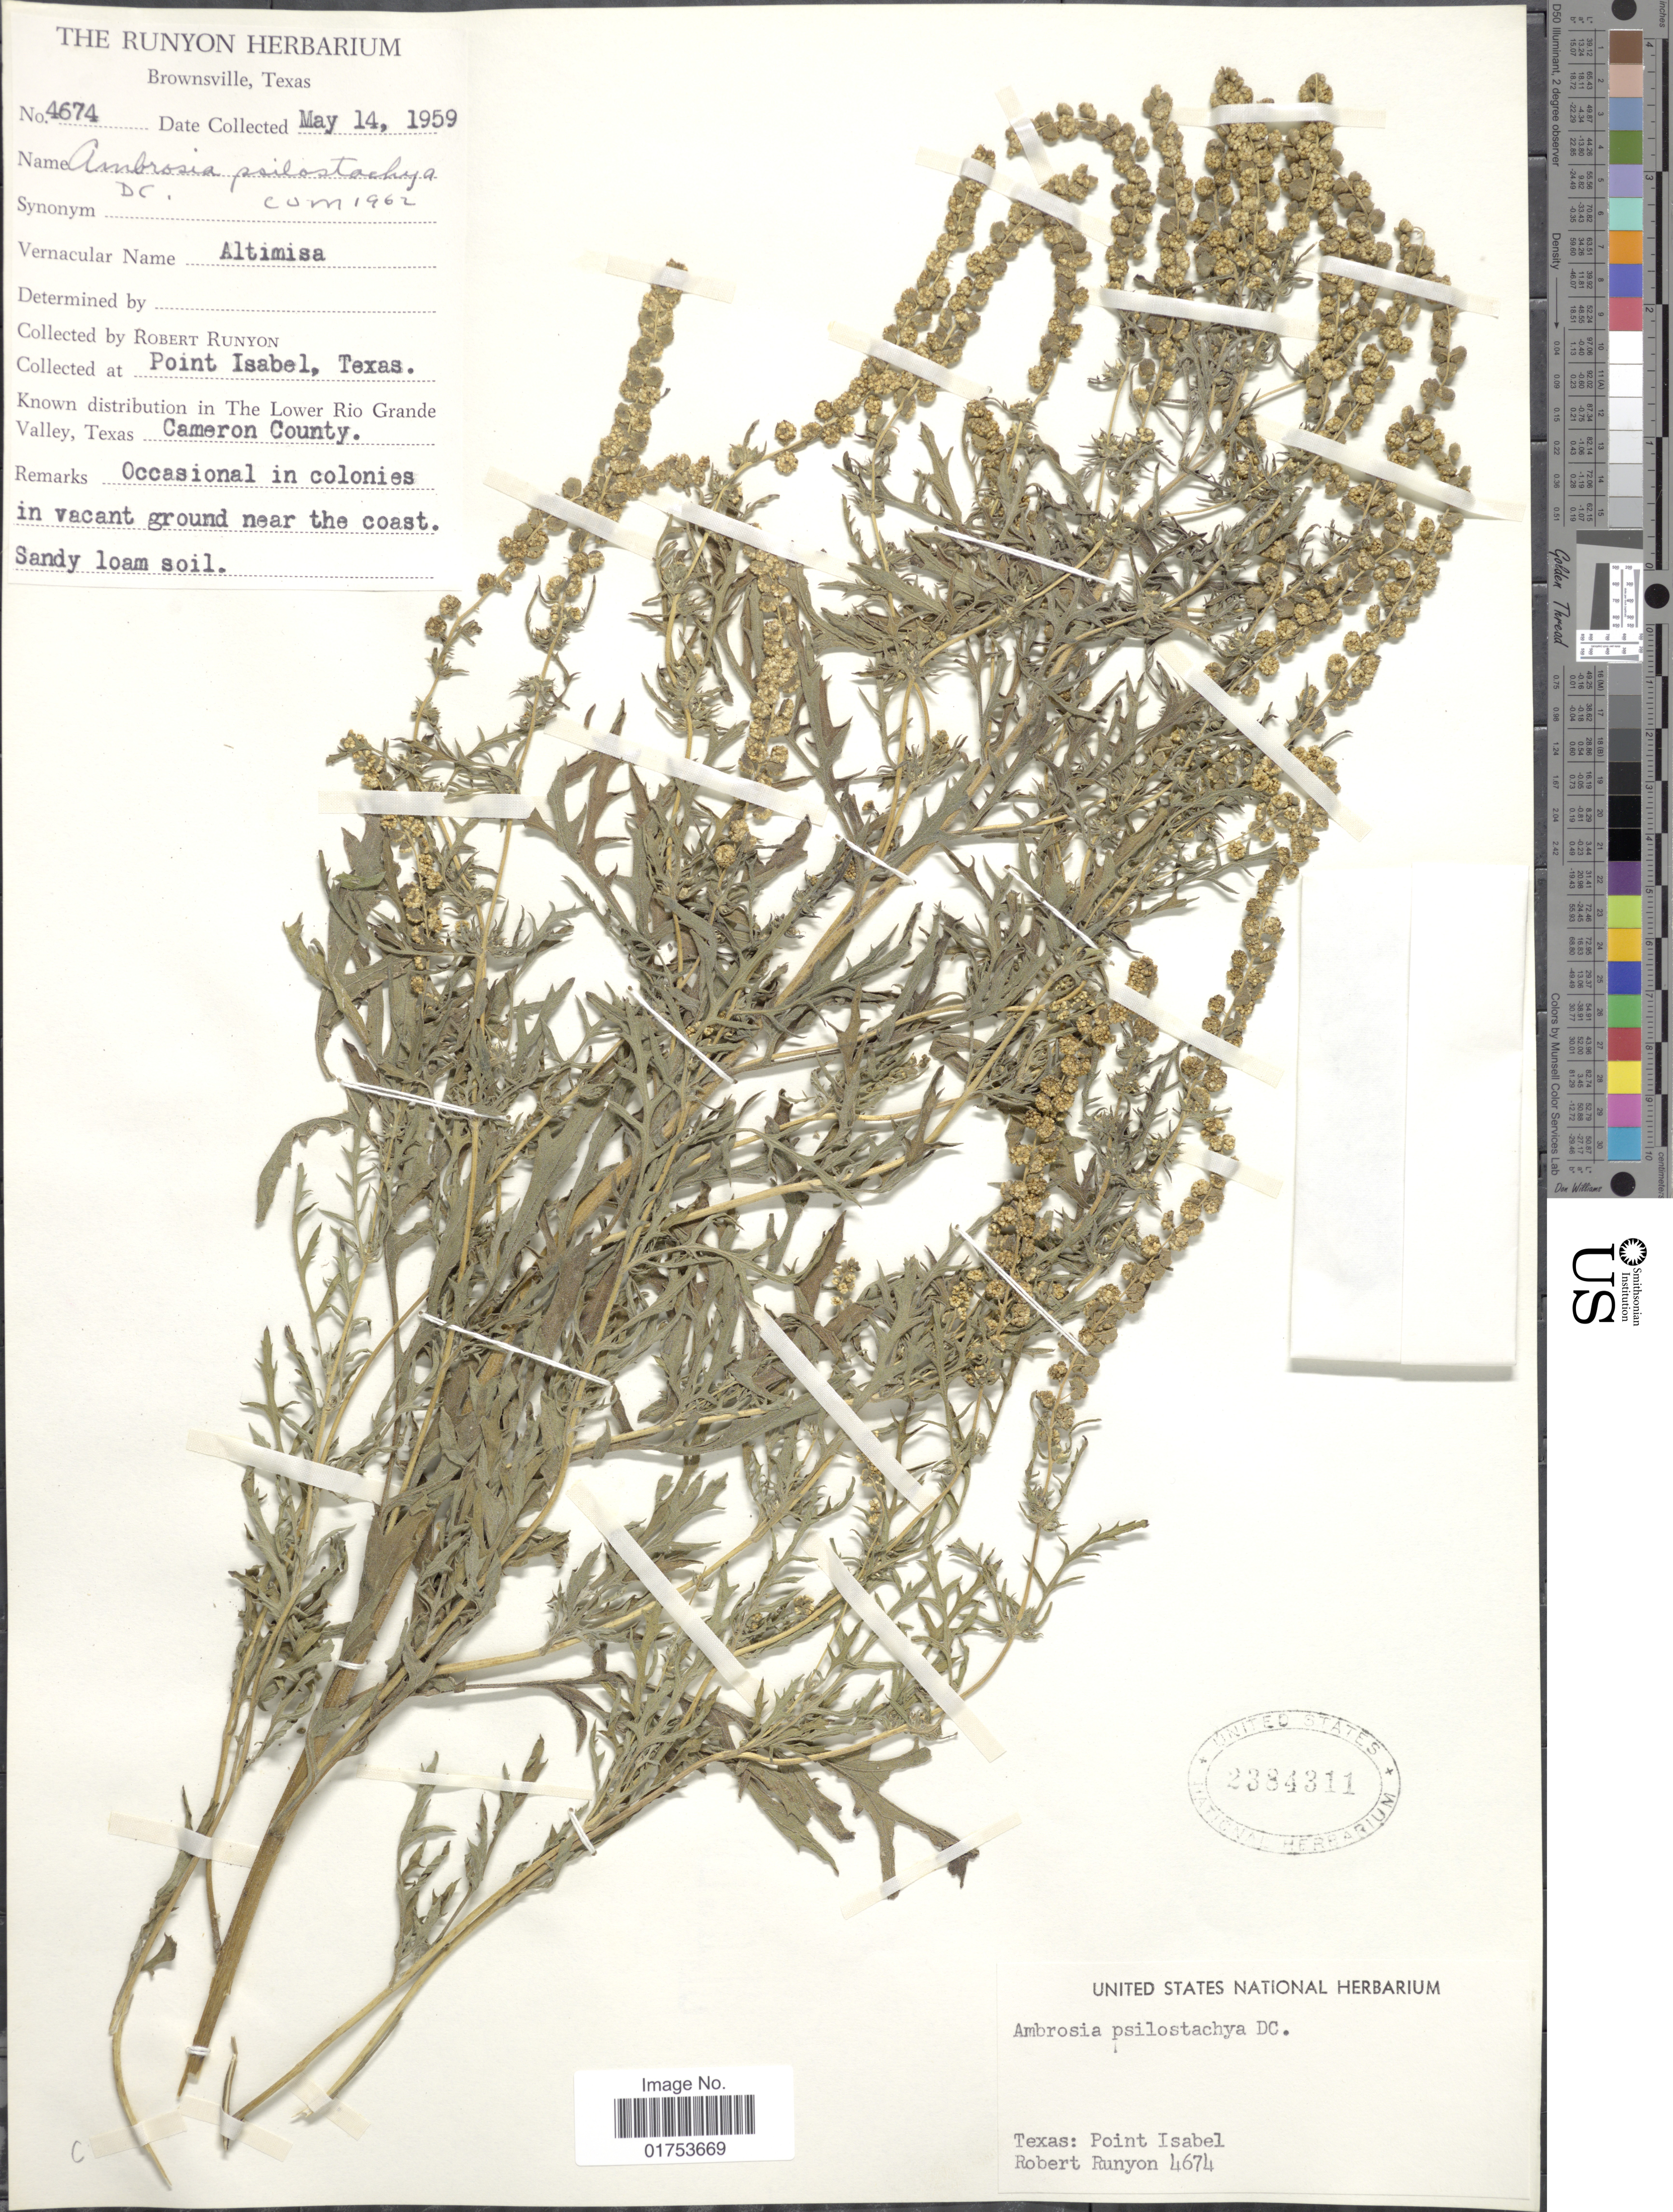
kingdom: Plantae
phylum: Tracheophyta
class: Magnoliopsida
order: Asterales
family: Asteraceae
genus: Ambrosia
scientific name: Ambrosia psilostachya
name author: DC.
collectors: R. Runyon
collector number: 4674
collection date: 1959-05-14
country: United States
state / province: Texas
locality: Point Isabel, The Lower Rio Grande Valley, Cameron County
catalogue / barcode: US 2384311